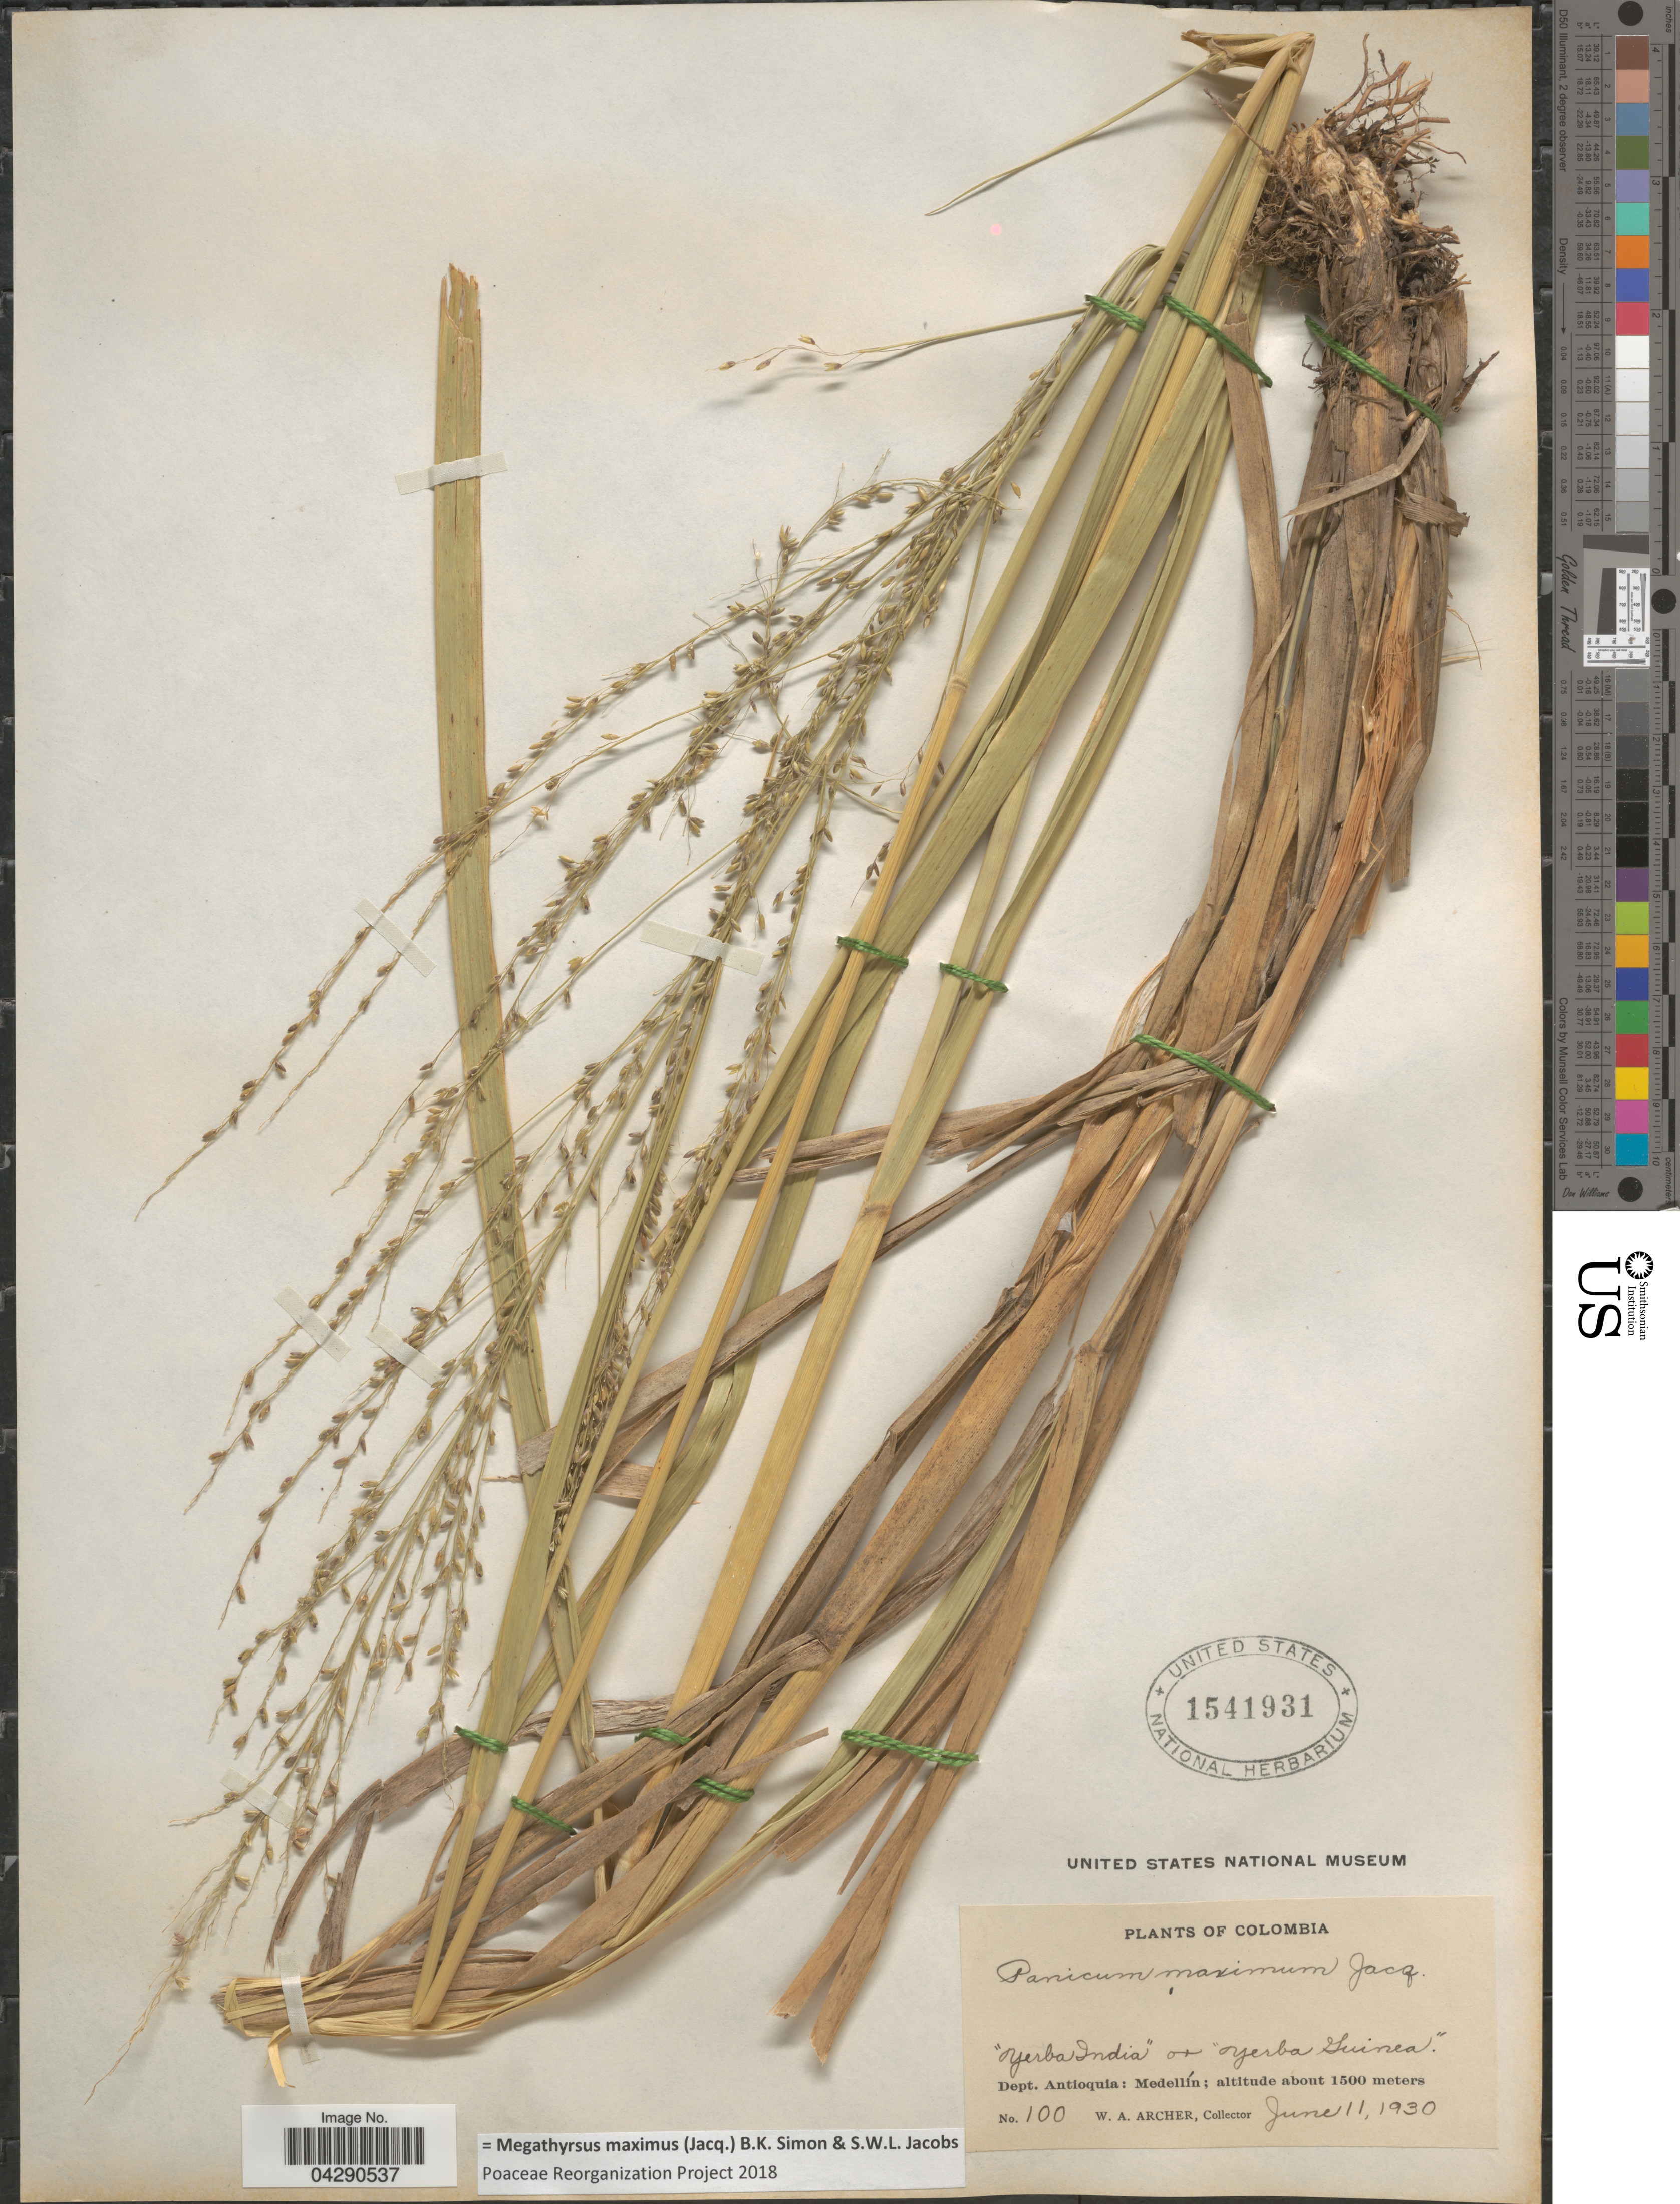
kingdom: Plantae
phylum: Tracheophyta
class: Liliopsida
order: Poales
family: Poaceae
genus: Megathyrsus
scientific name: Megathyrsus maximus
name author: (Jacq.) B.K. Simon & S.W.L. Jacobs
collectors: W. Archer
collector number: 100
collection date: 1930-06-11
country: Colombia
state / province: Antioquia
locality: Yerba India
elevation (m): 1500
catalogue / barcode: US 1541931